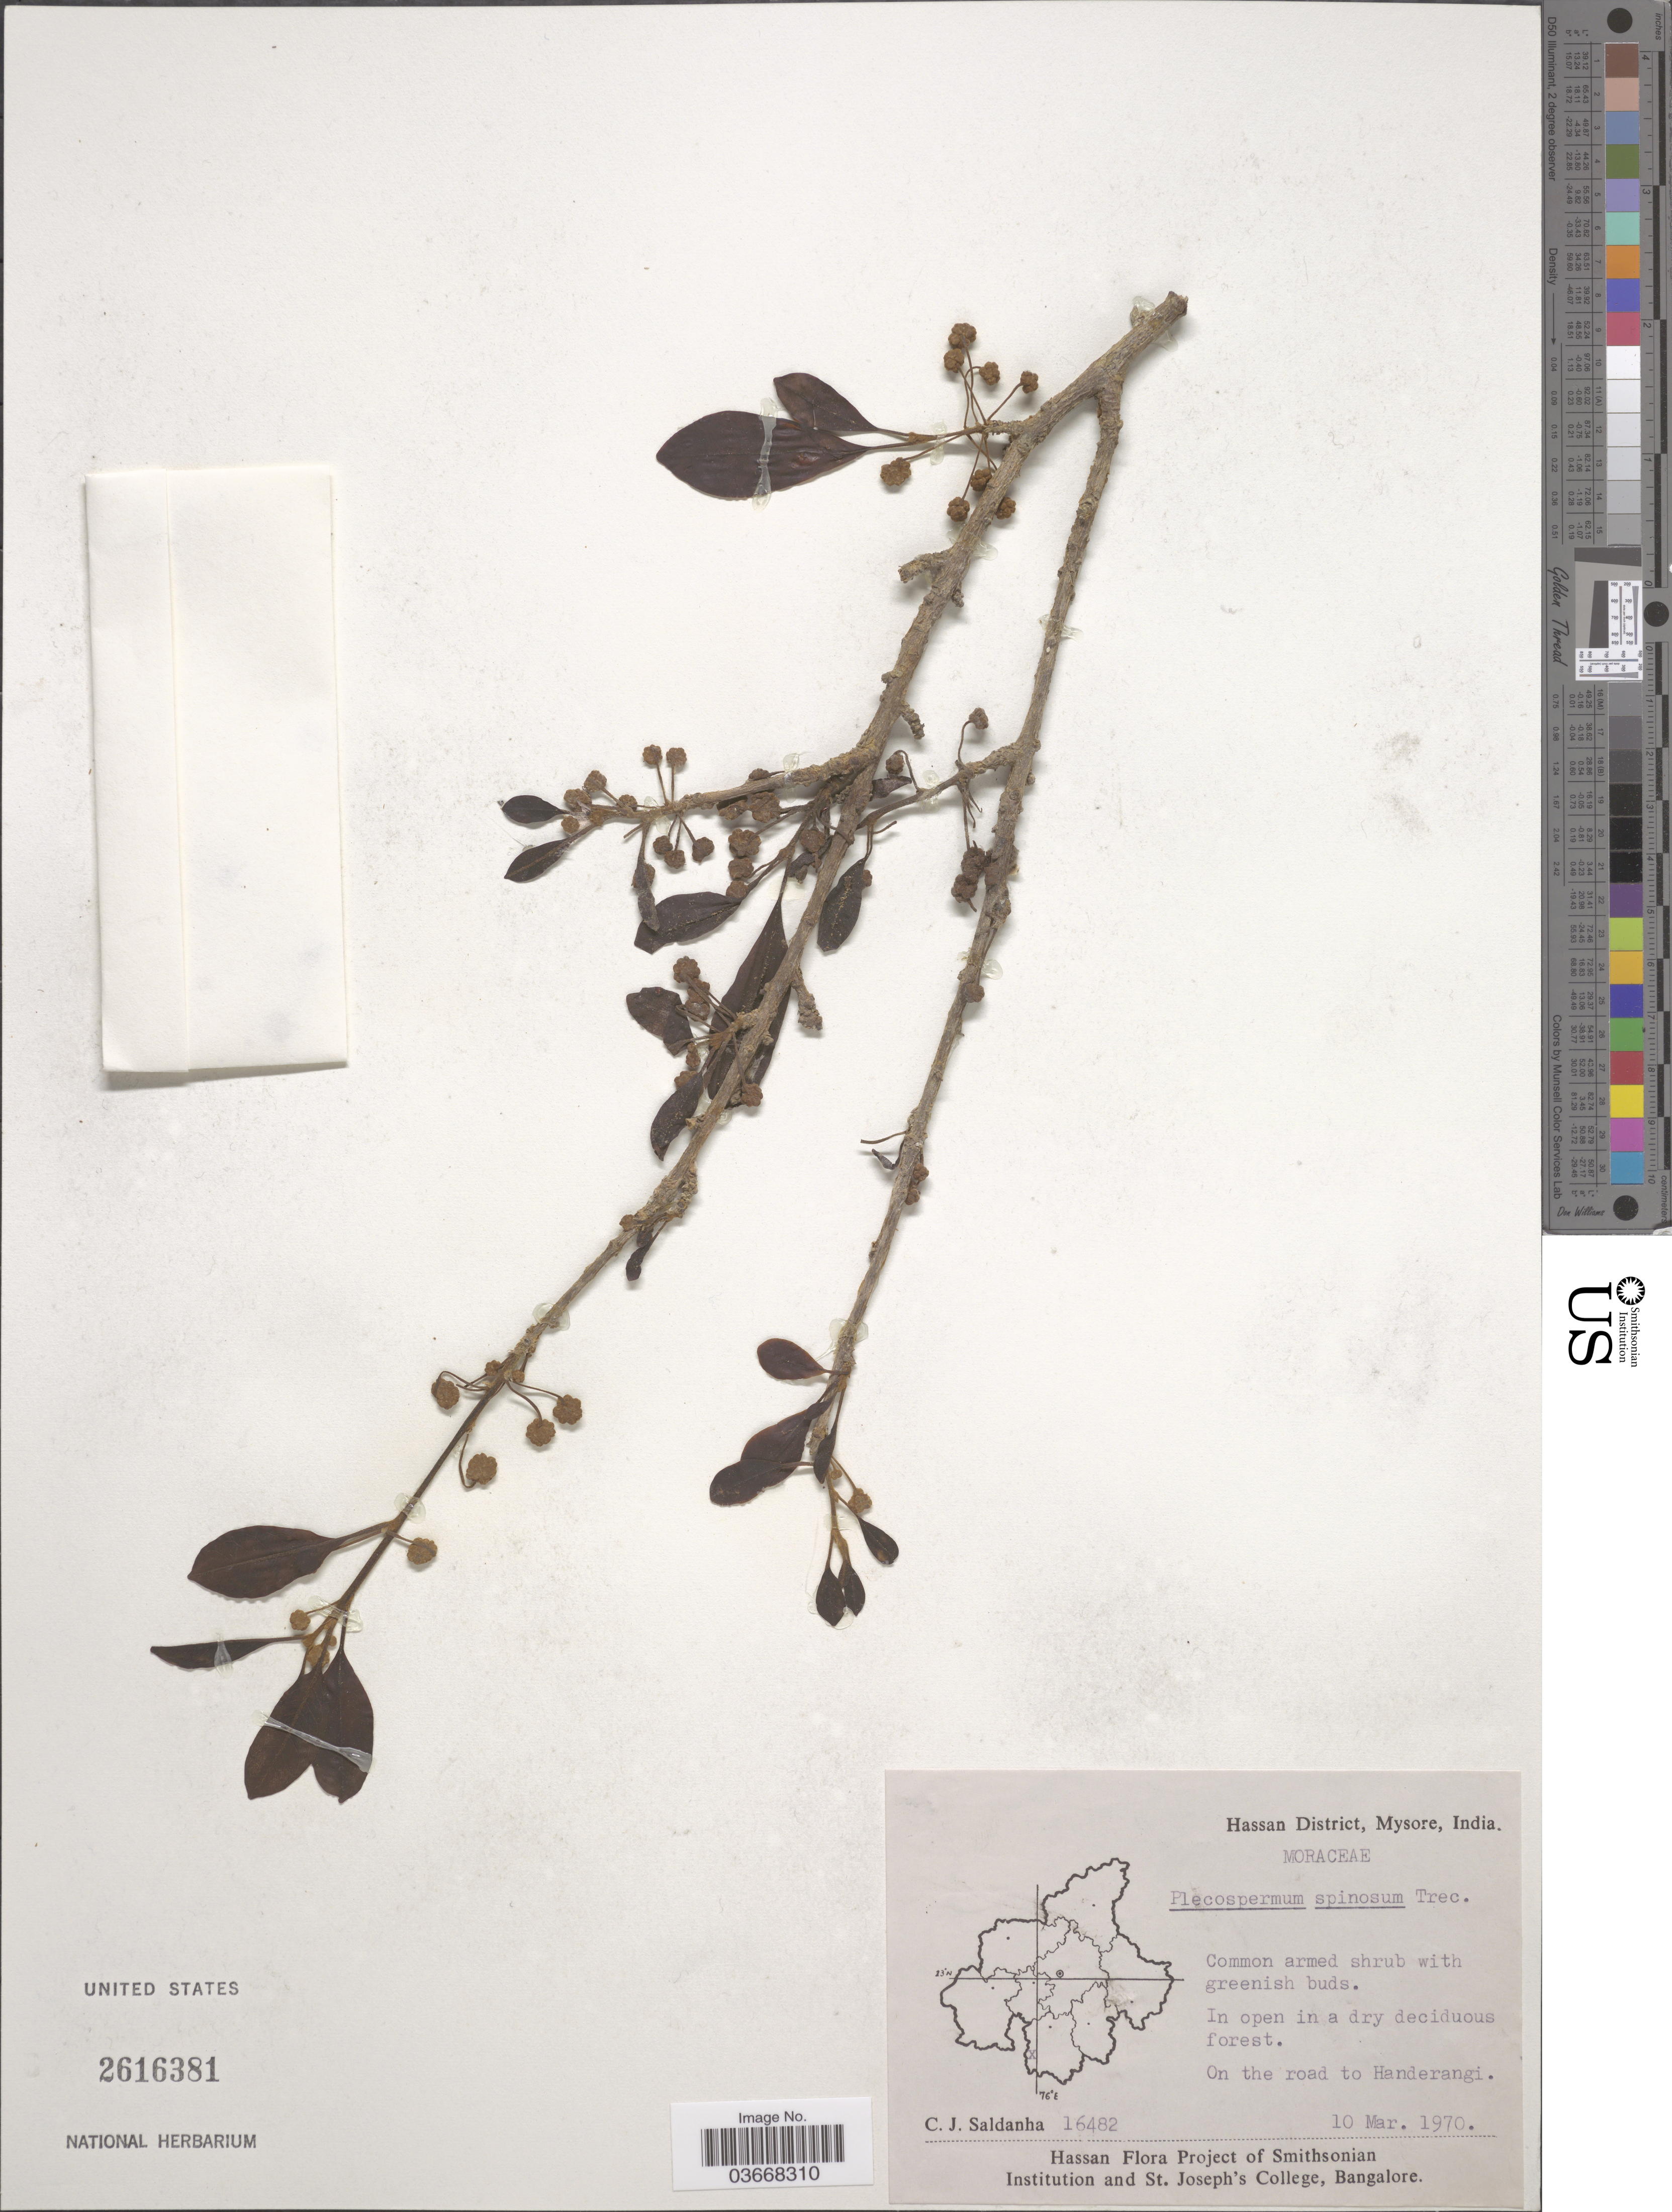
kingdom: Plantae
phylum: Tracheophyta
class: Magnoliopsida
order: Rosales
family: Moraceae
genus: Maclura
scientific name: Maclura spinosa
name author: (Willd.) C.C. Berg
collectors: C. J. Saldanha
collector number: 16482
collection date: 1970-03-10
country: India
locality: Hassan District, Mysore. On the road to Handerangi.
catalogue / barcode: US 2616381